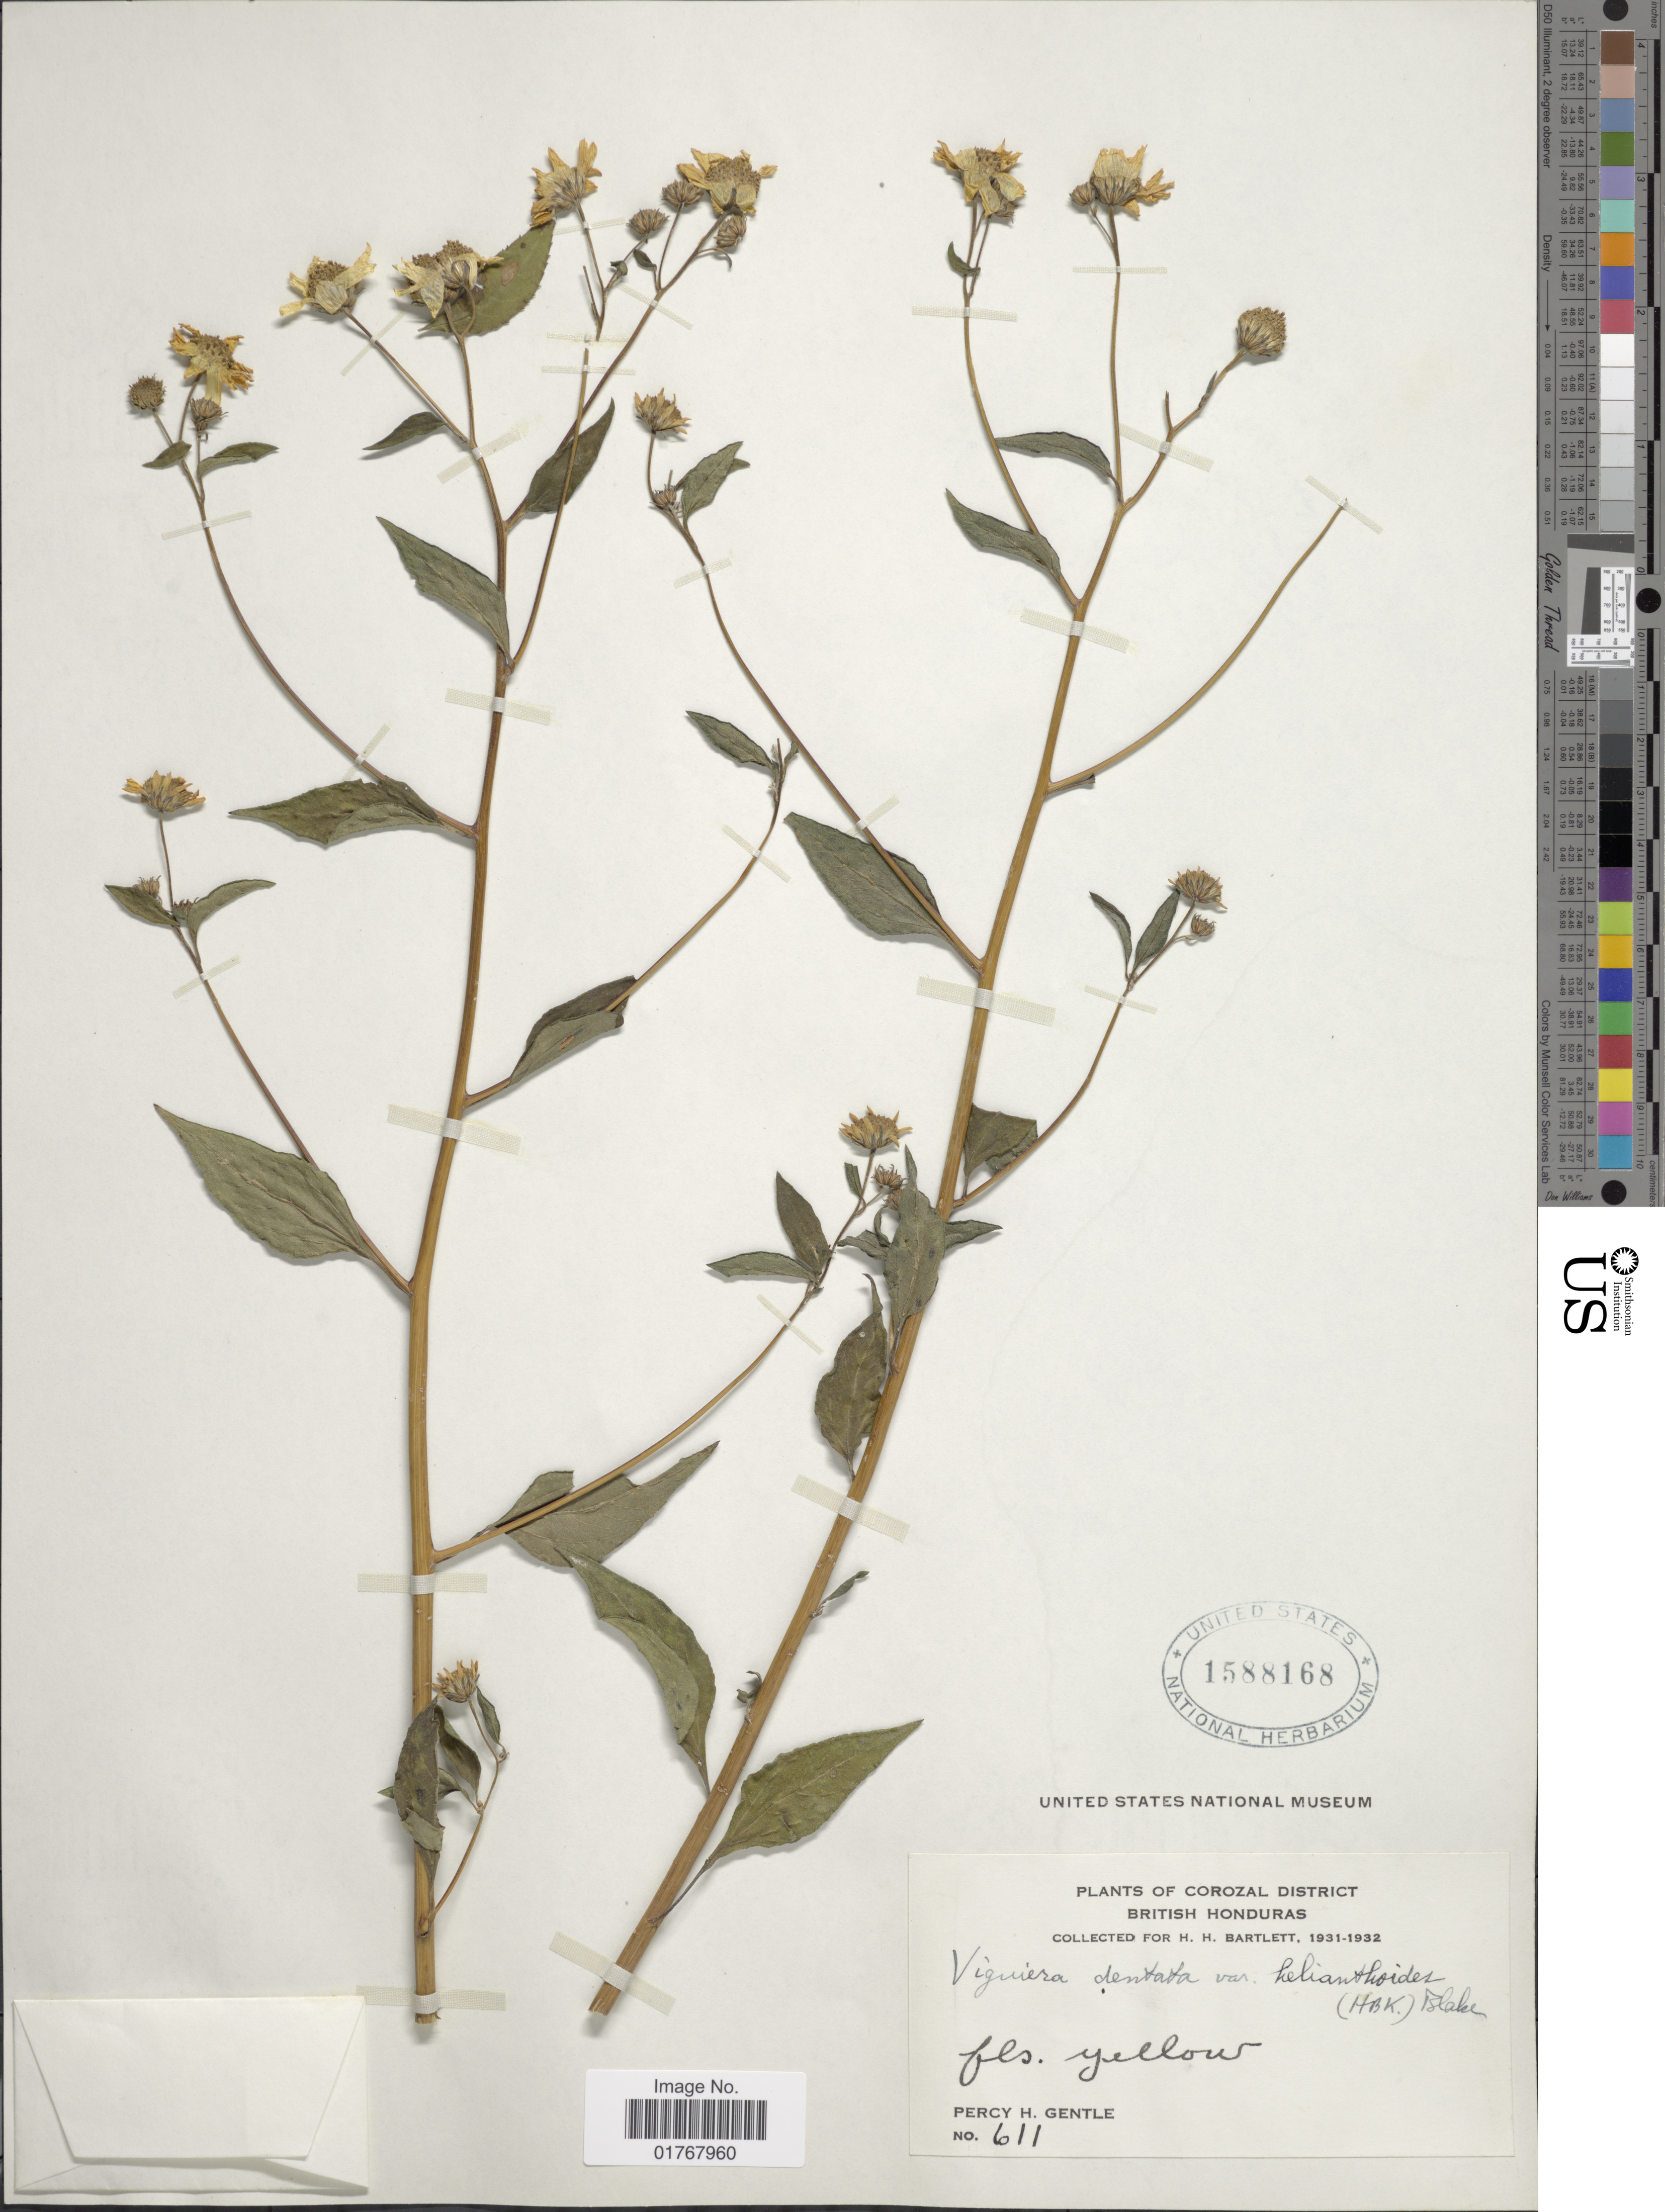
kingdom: Plantae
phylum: Tracheophyta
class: Magnoliopsida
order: Asterales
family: Asteraceae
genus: Viguiera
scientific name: Viguiera dentata var. helianthoides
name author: (Kunth) Blake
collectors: P. H. Gentle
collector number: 611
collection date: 1931/1932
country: Belize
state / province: Corozal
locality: Corozal District, British Honduras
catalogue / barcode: US 1588168